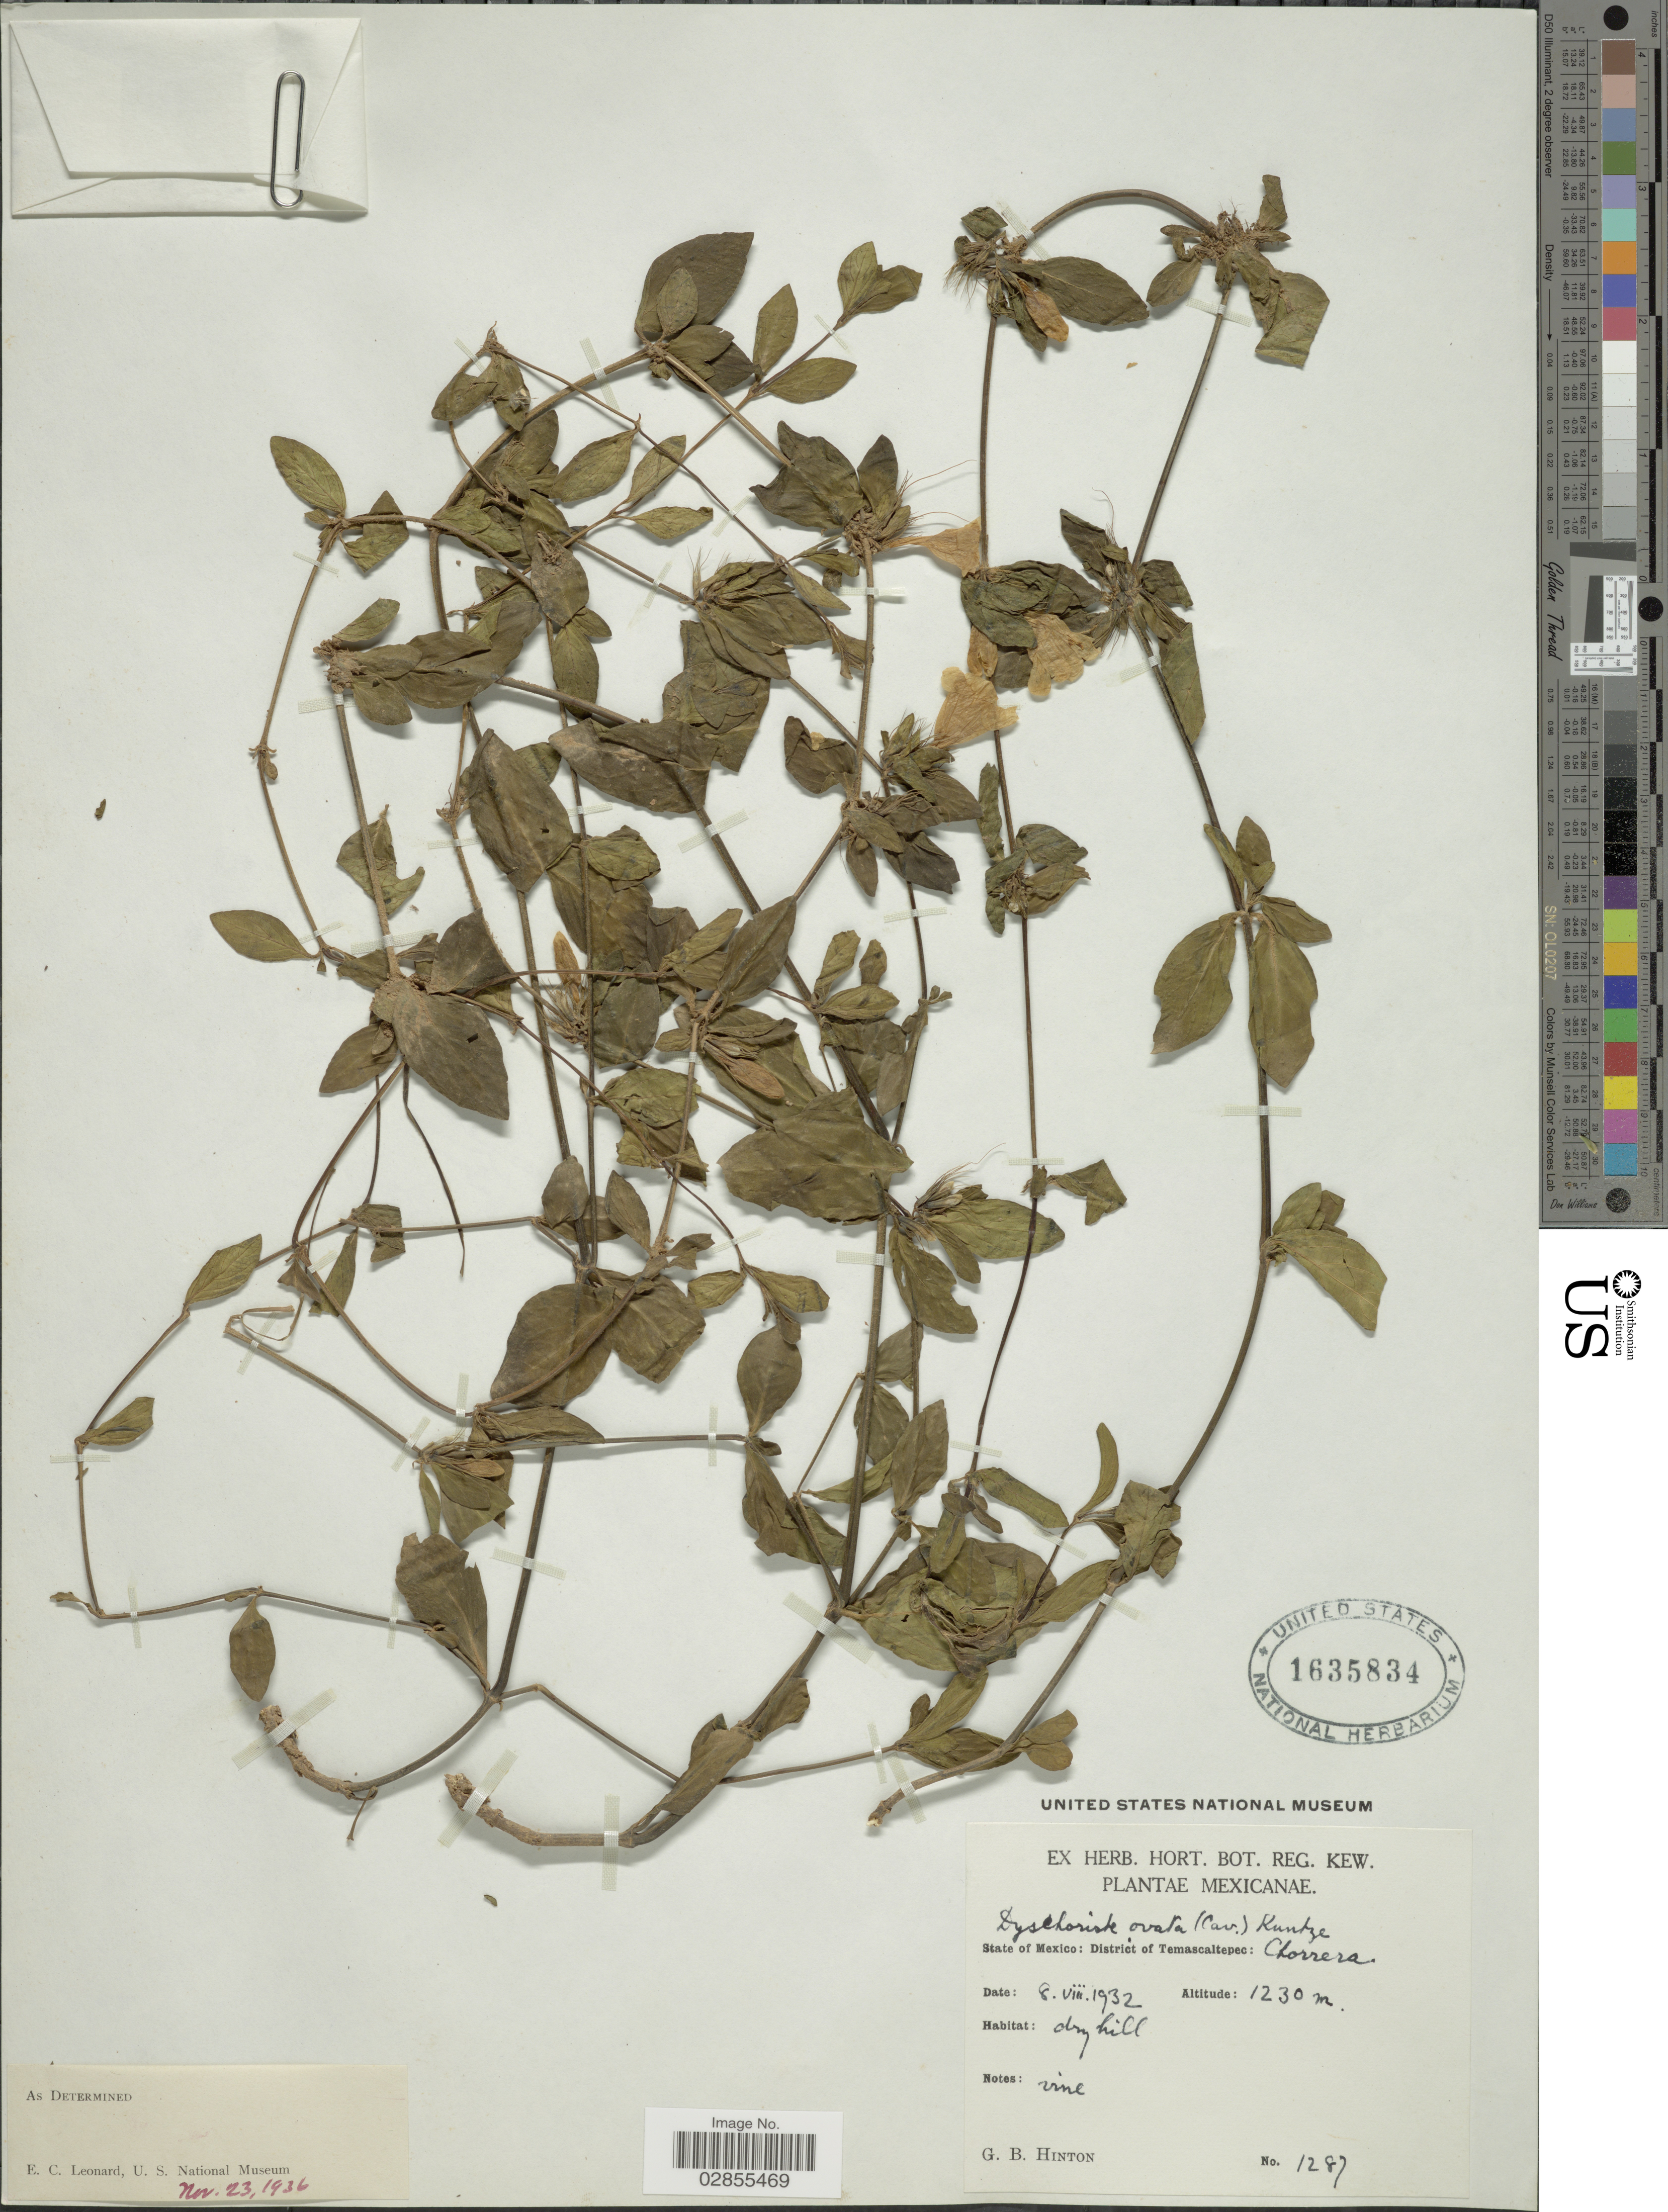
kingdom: Plantae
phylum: Tracheophyta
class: Magnoliopsida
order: Lamiales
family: Acanthaceae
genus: Dyschoriste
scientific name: Dyschoriste ovata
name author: (Cav.) Kuntze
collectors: G. B. Hinton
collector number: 1287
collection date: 1932-08-08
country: Mexico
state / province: México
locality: District of Mexico, Chorrera.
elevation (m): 1230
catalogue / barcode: US 1635834